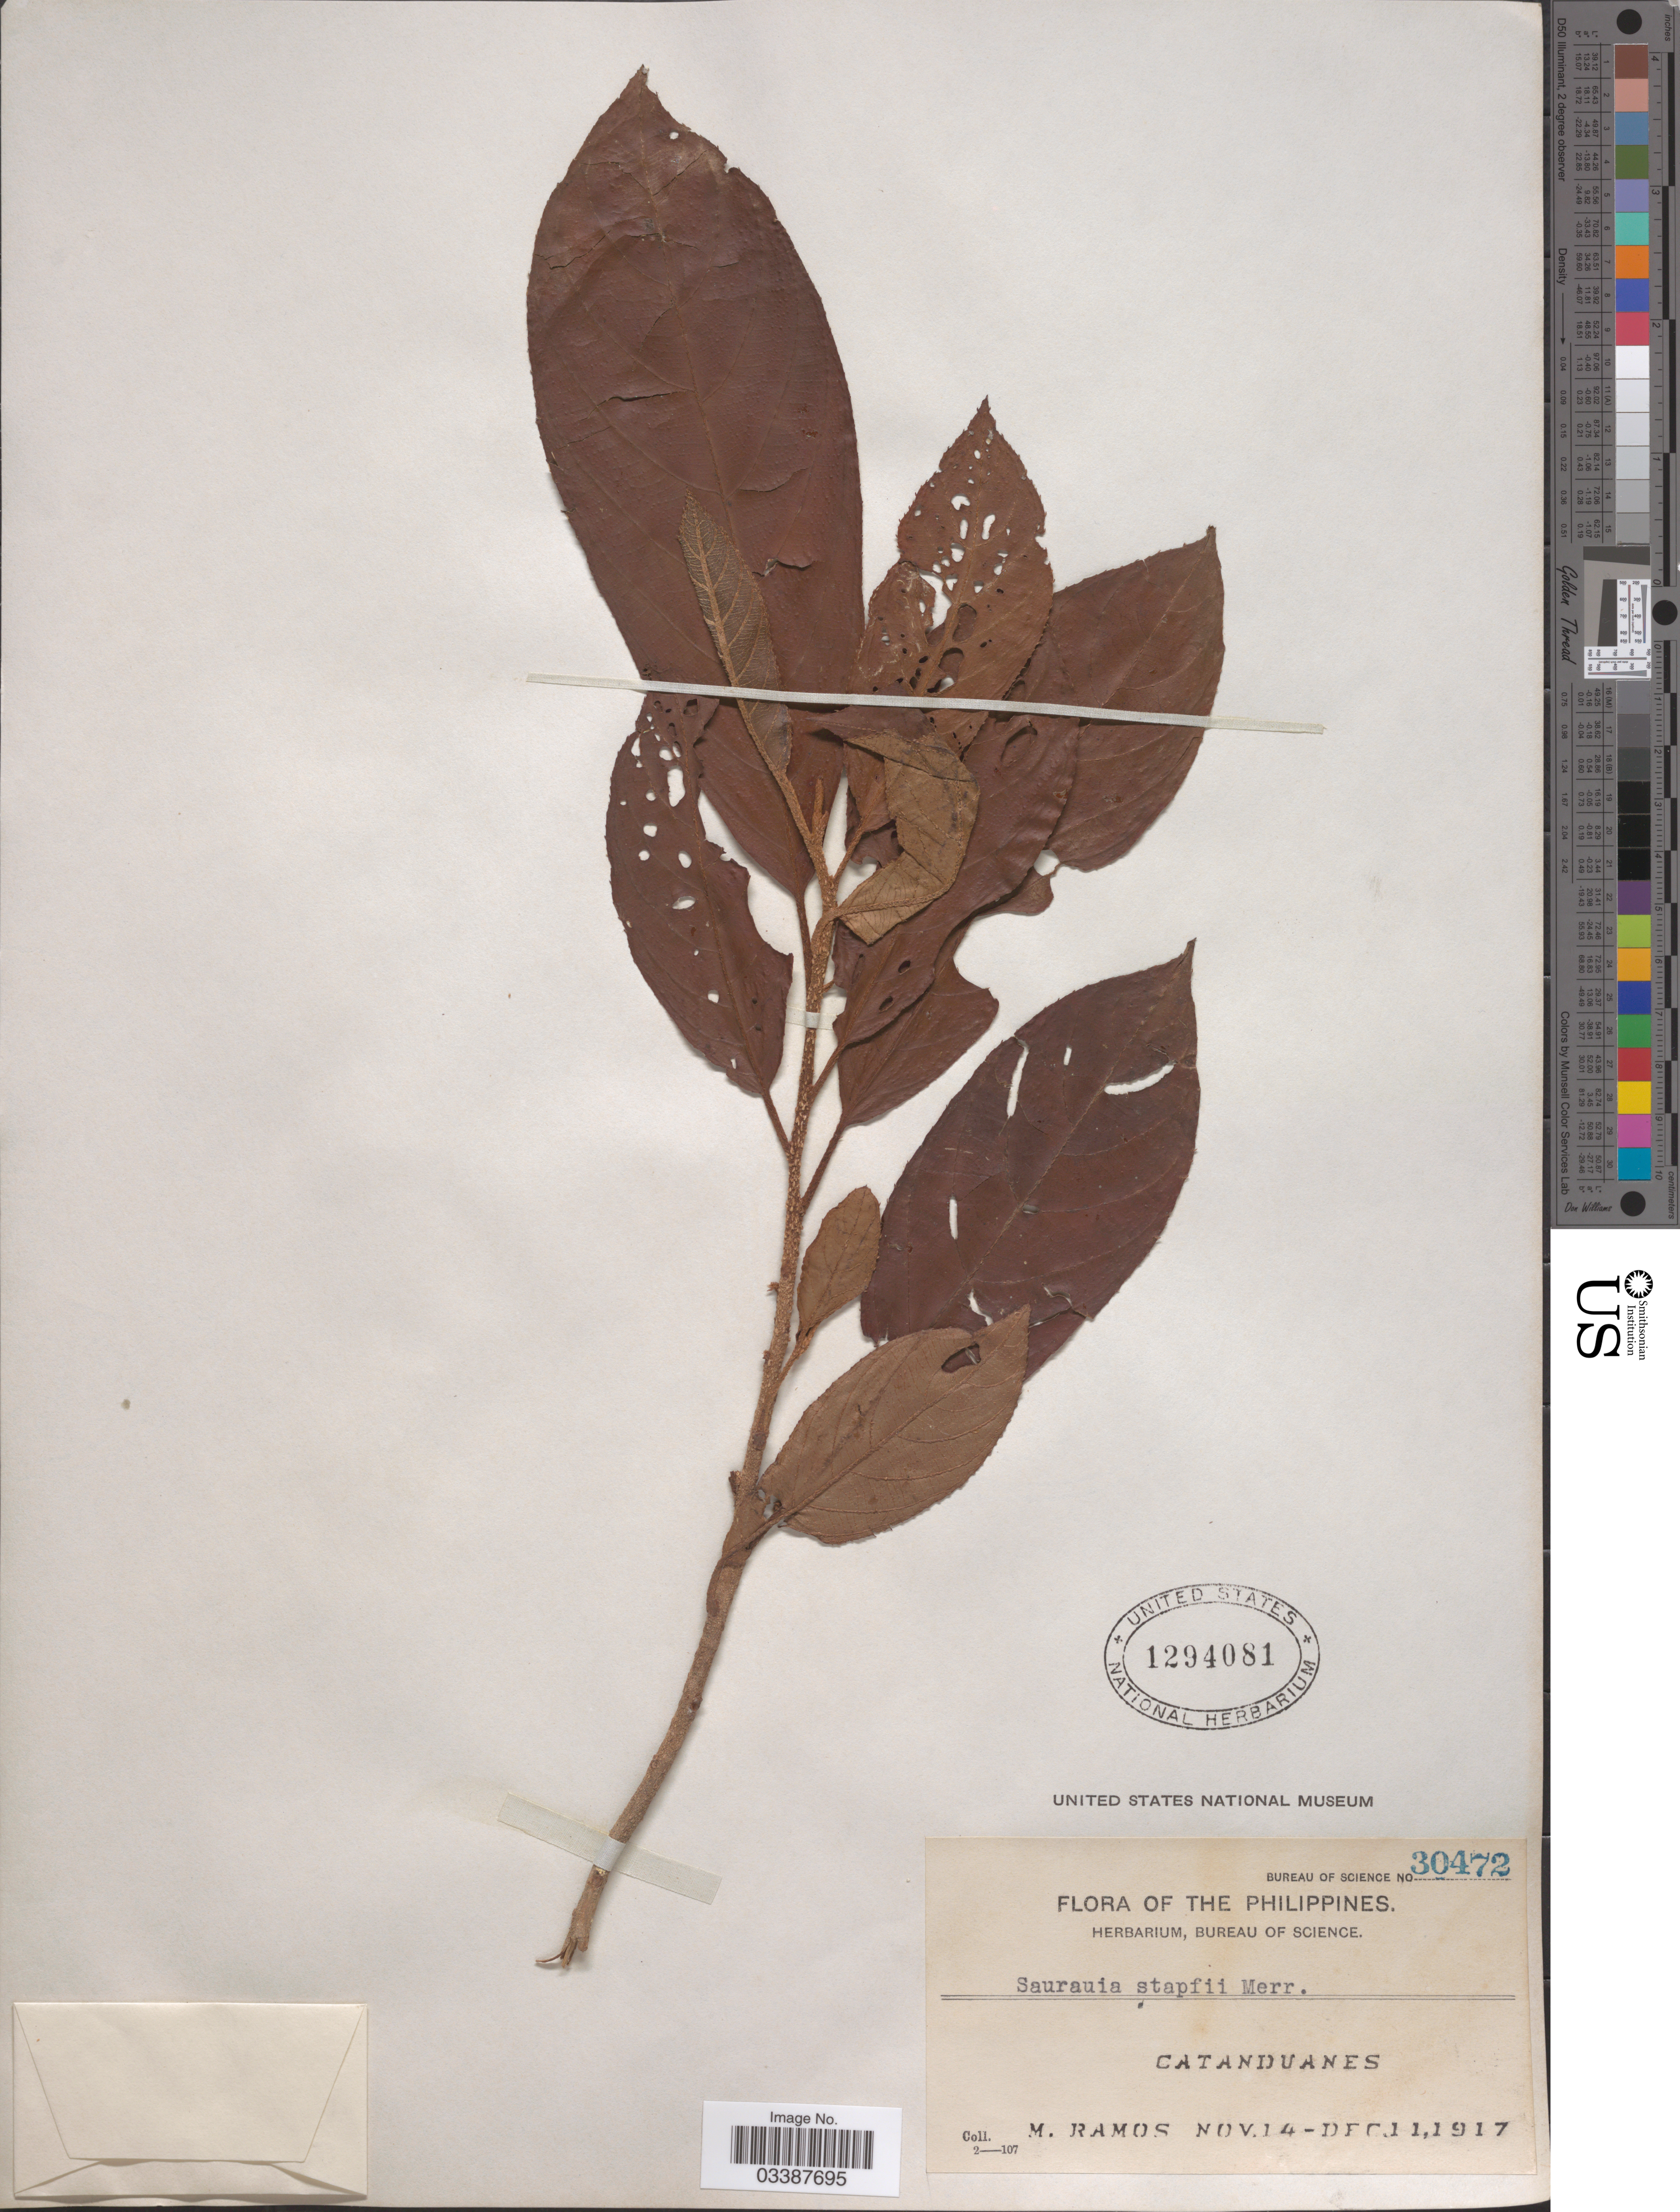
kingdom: Plantae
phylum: Tracheophyta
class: Magnoliopsida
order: Ericales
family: Actinidiaceae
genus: Saurauia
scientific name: Saurauia stapfii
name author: Merr.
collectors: M. Ramos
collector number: Bureau of Science 30472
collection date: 1917-11-14/1917-12-11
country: Philippines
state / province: Bicol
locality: Catanduanes.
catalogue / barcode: US 1294081